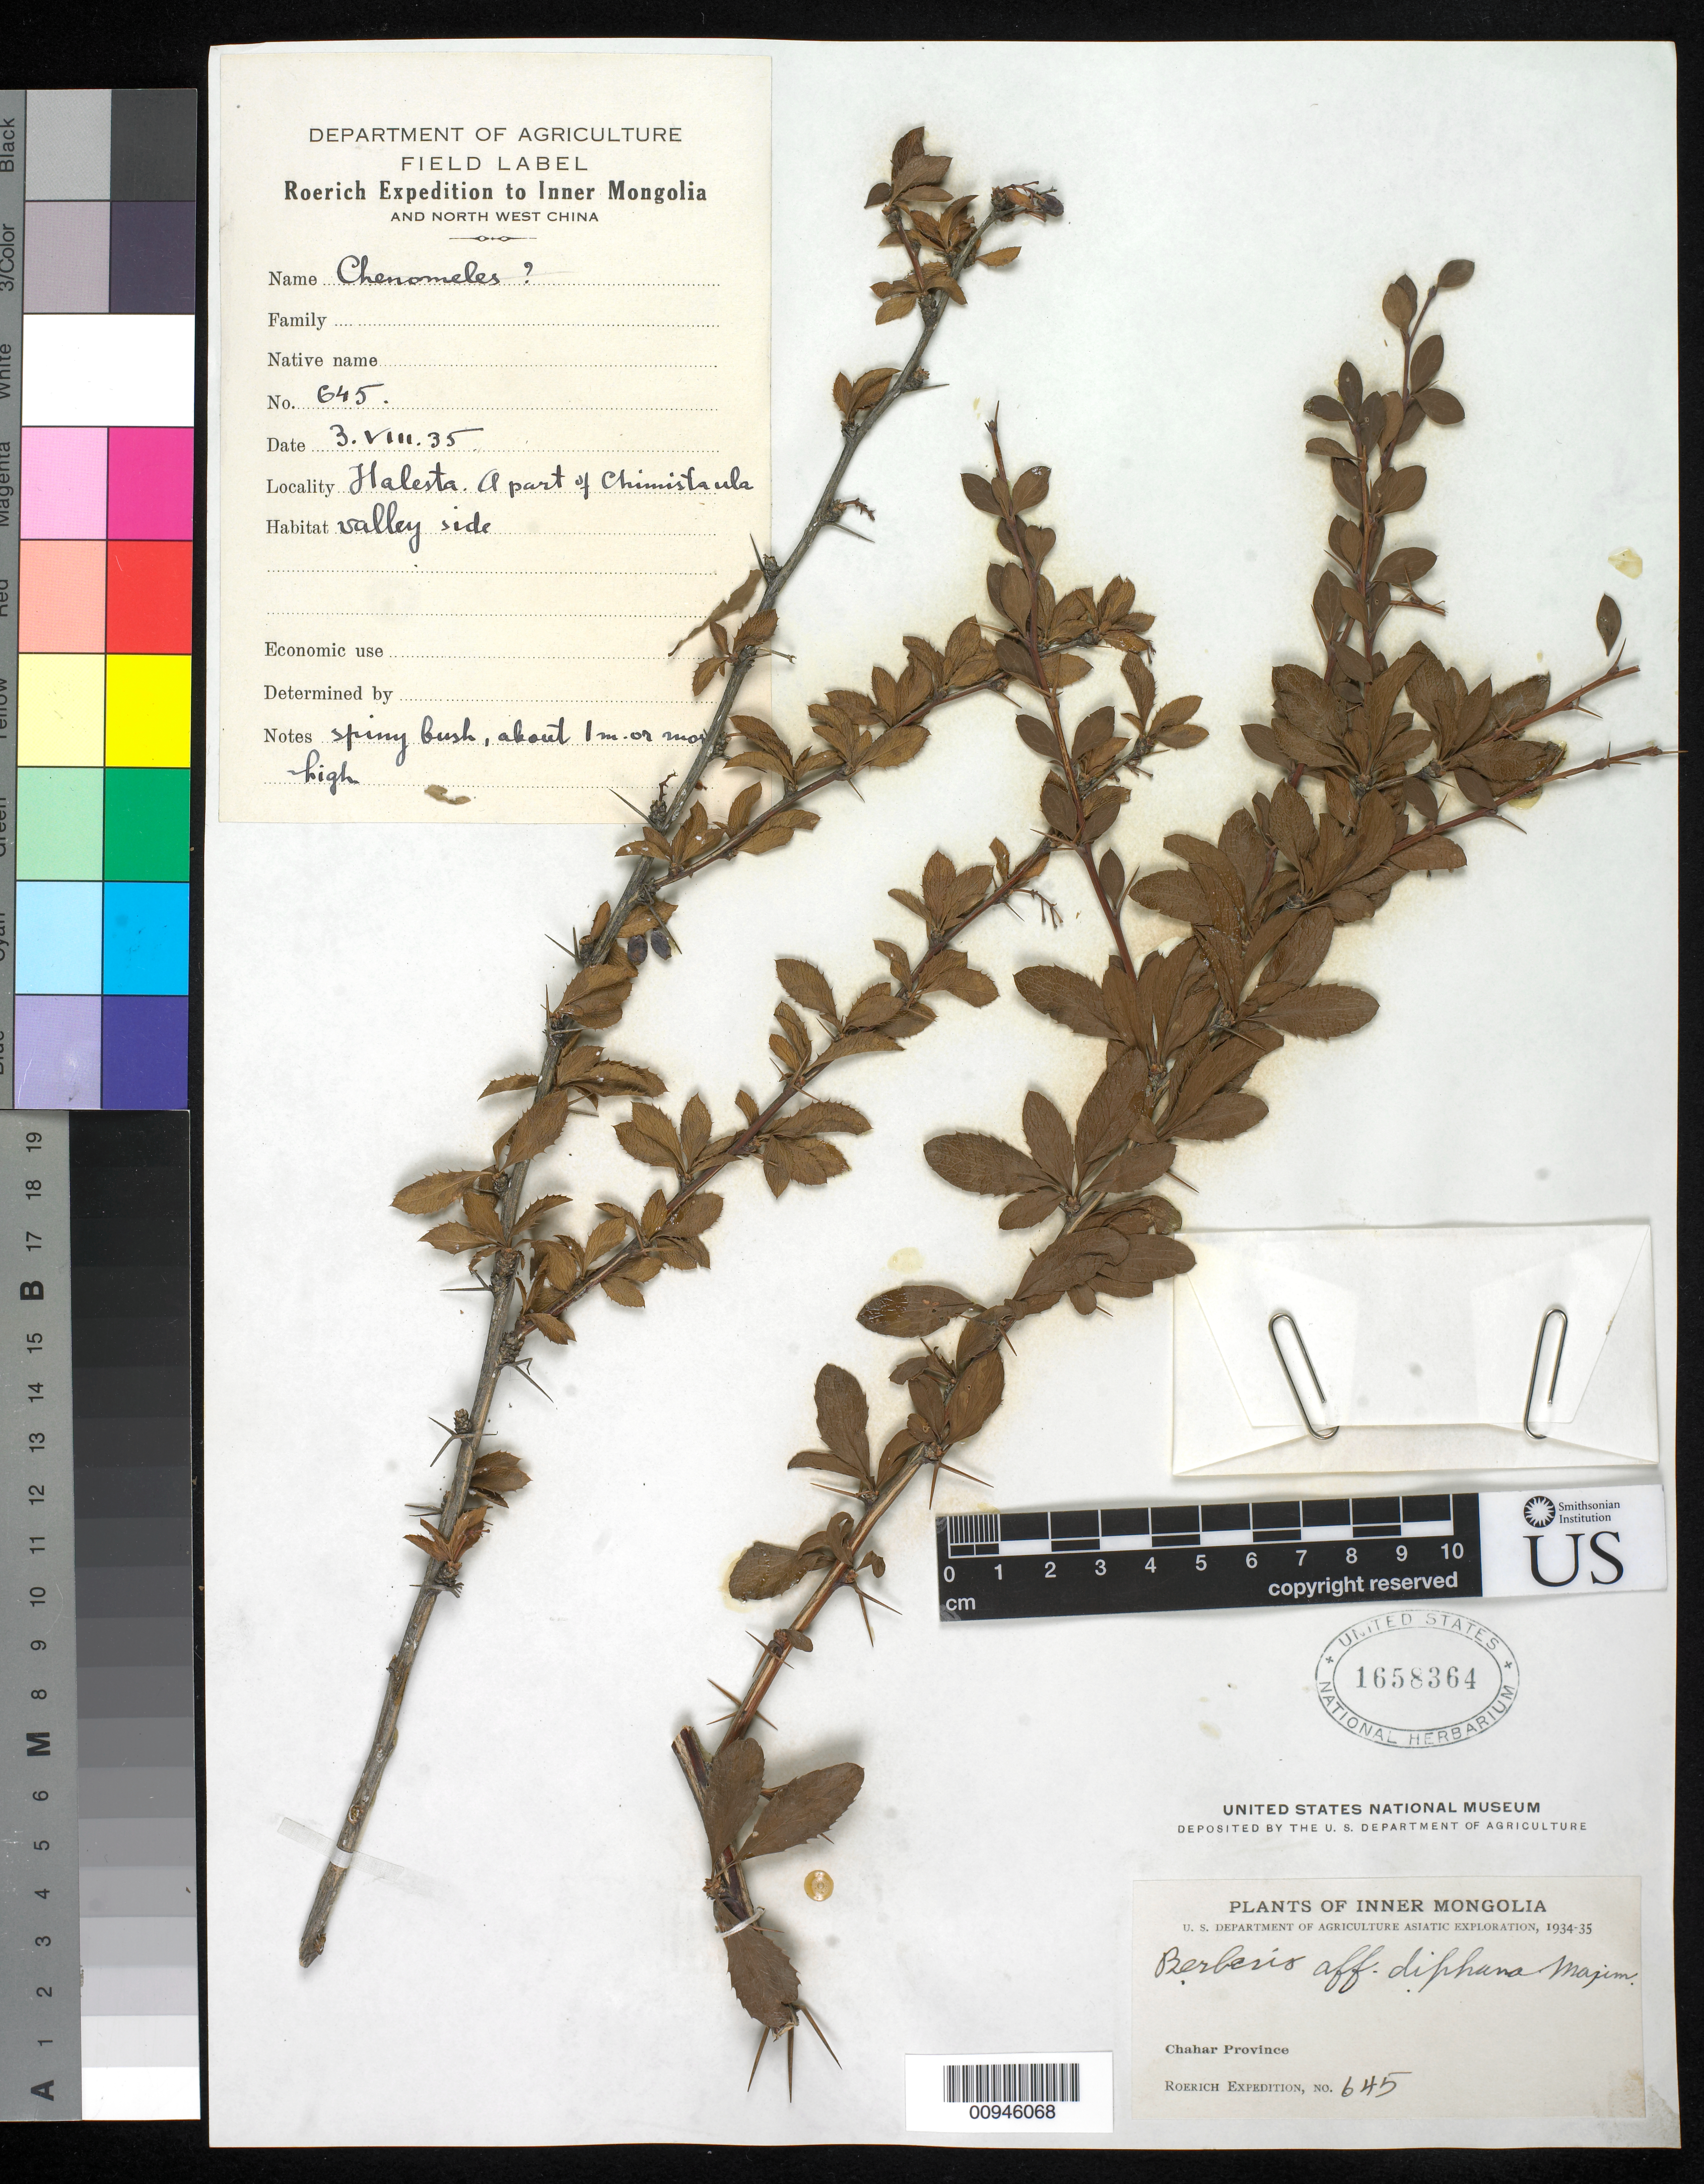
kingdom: Plantae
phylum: Tracheophyta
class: Magnoliopsida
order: Ranunculales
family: Berberidaceae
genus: Berberis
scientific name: Berberis diaphana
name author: Maxim.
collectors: Roerich Expedition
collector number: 645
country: China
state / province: Nei Monggol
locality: Halesta, inner Mongolia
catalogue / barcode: US 1658364